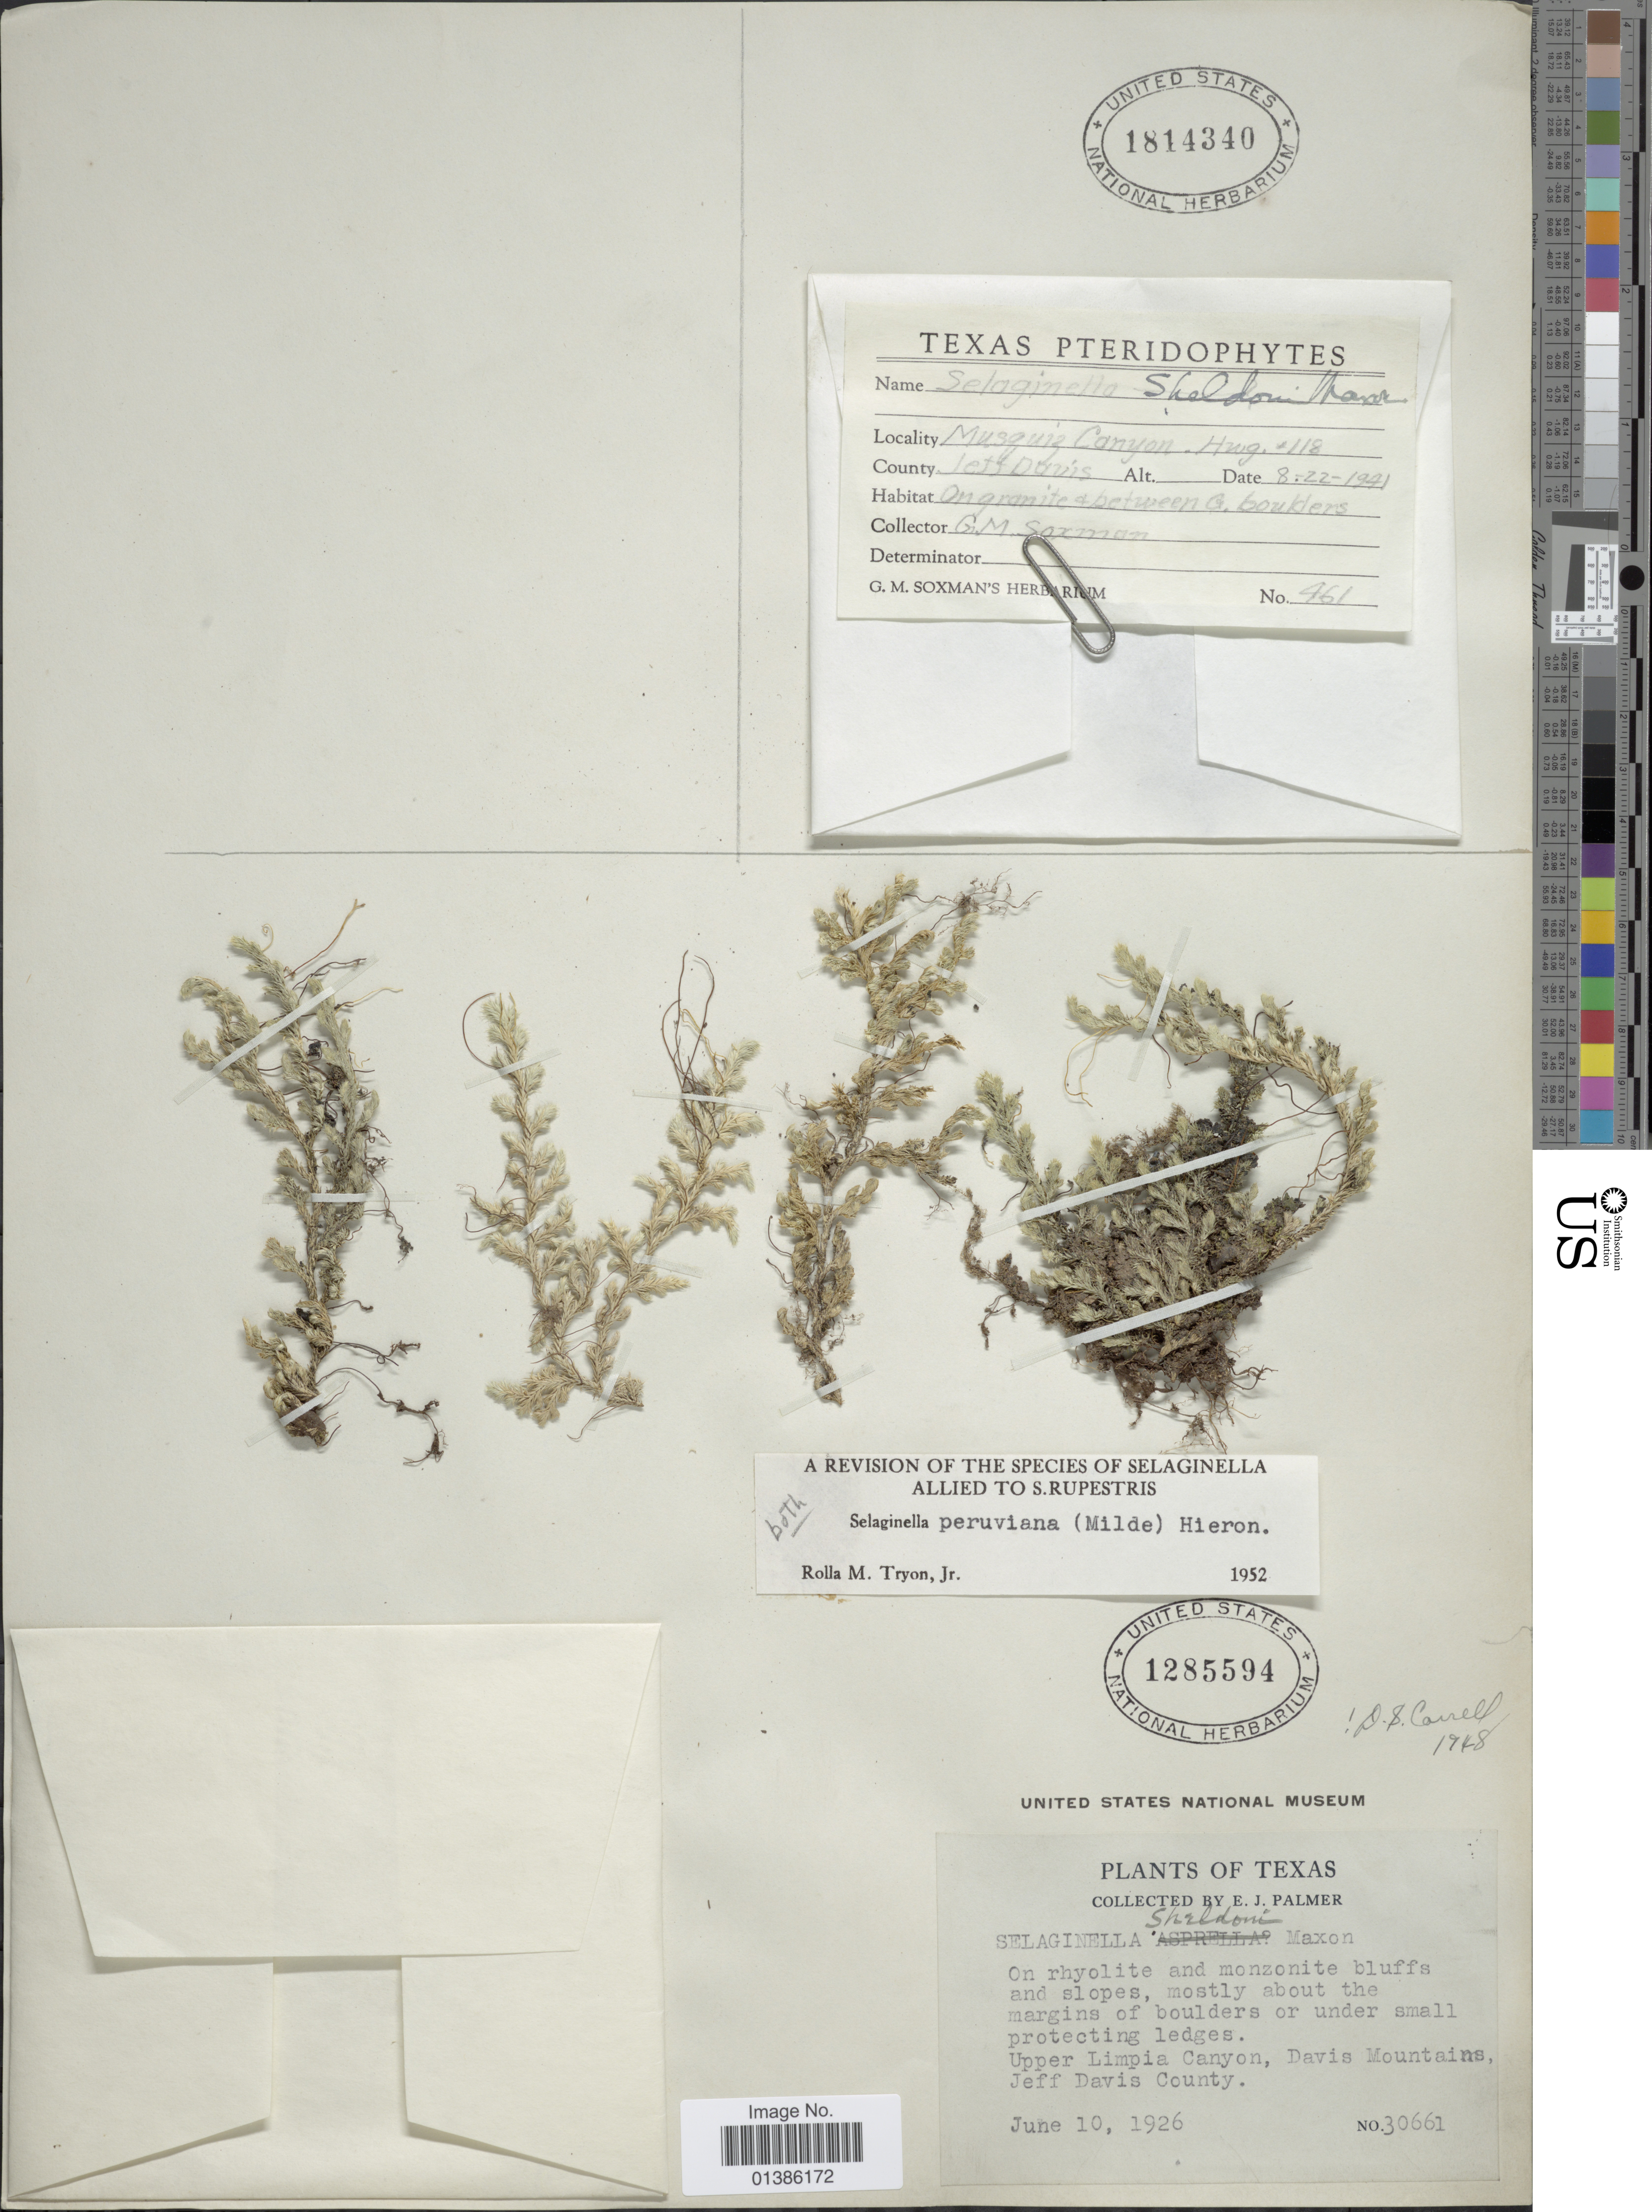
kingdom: Plantae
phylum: Tracheophyta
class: Lycopodiopsida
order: Selaginellales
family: Selaginellaceae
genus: Selaginella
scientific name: Selaginella peruviana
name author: (Milde) Hieron.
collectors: E. J. Palmer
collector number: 30661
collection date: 1926-06-10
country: United States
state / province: Texas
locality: Upper Limpia Canyon, Davis Mountains, Jeff Davis County.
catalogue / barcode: US 1285594